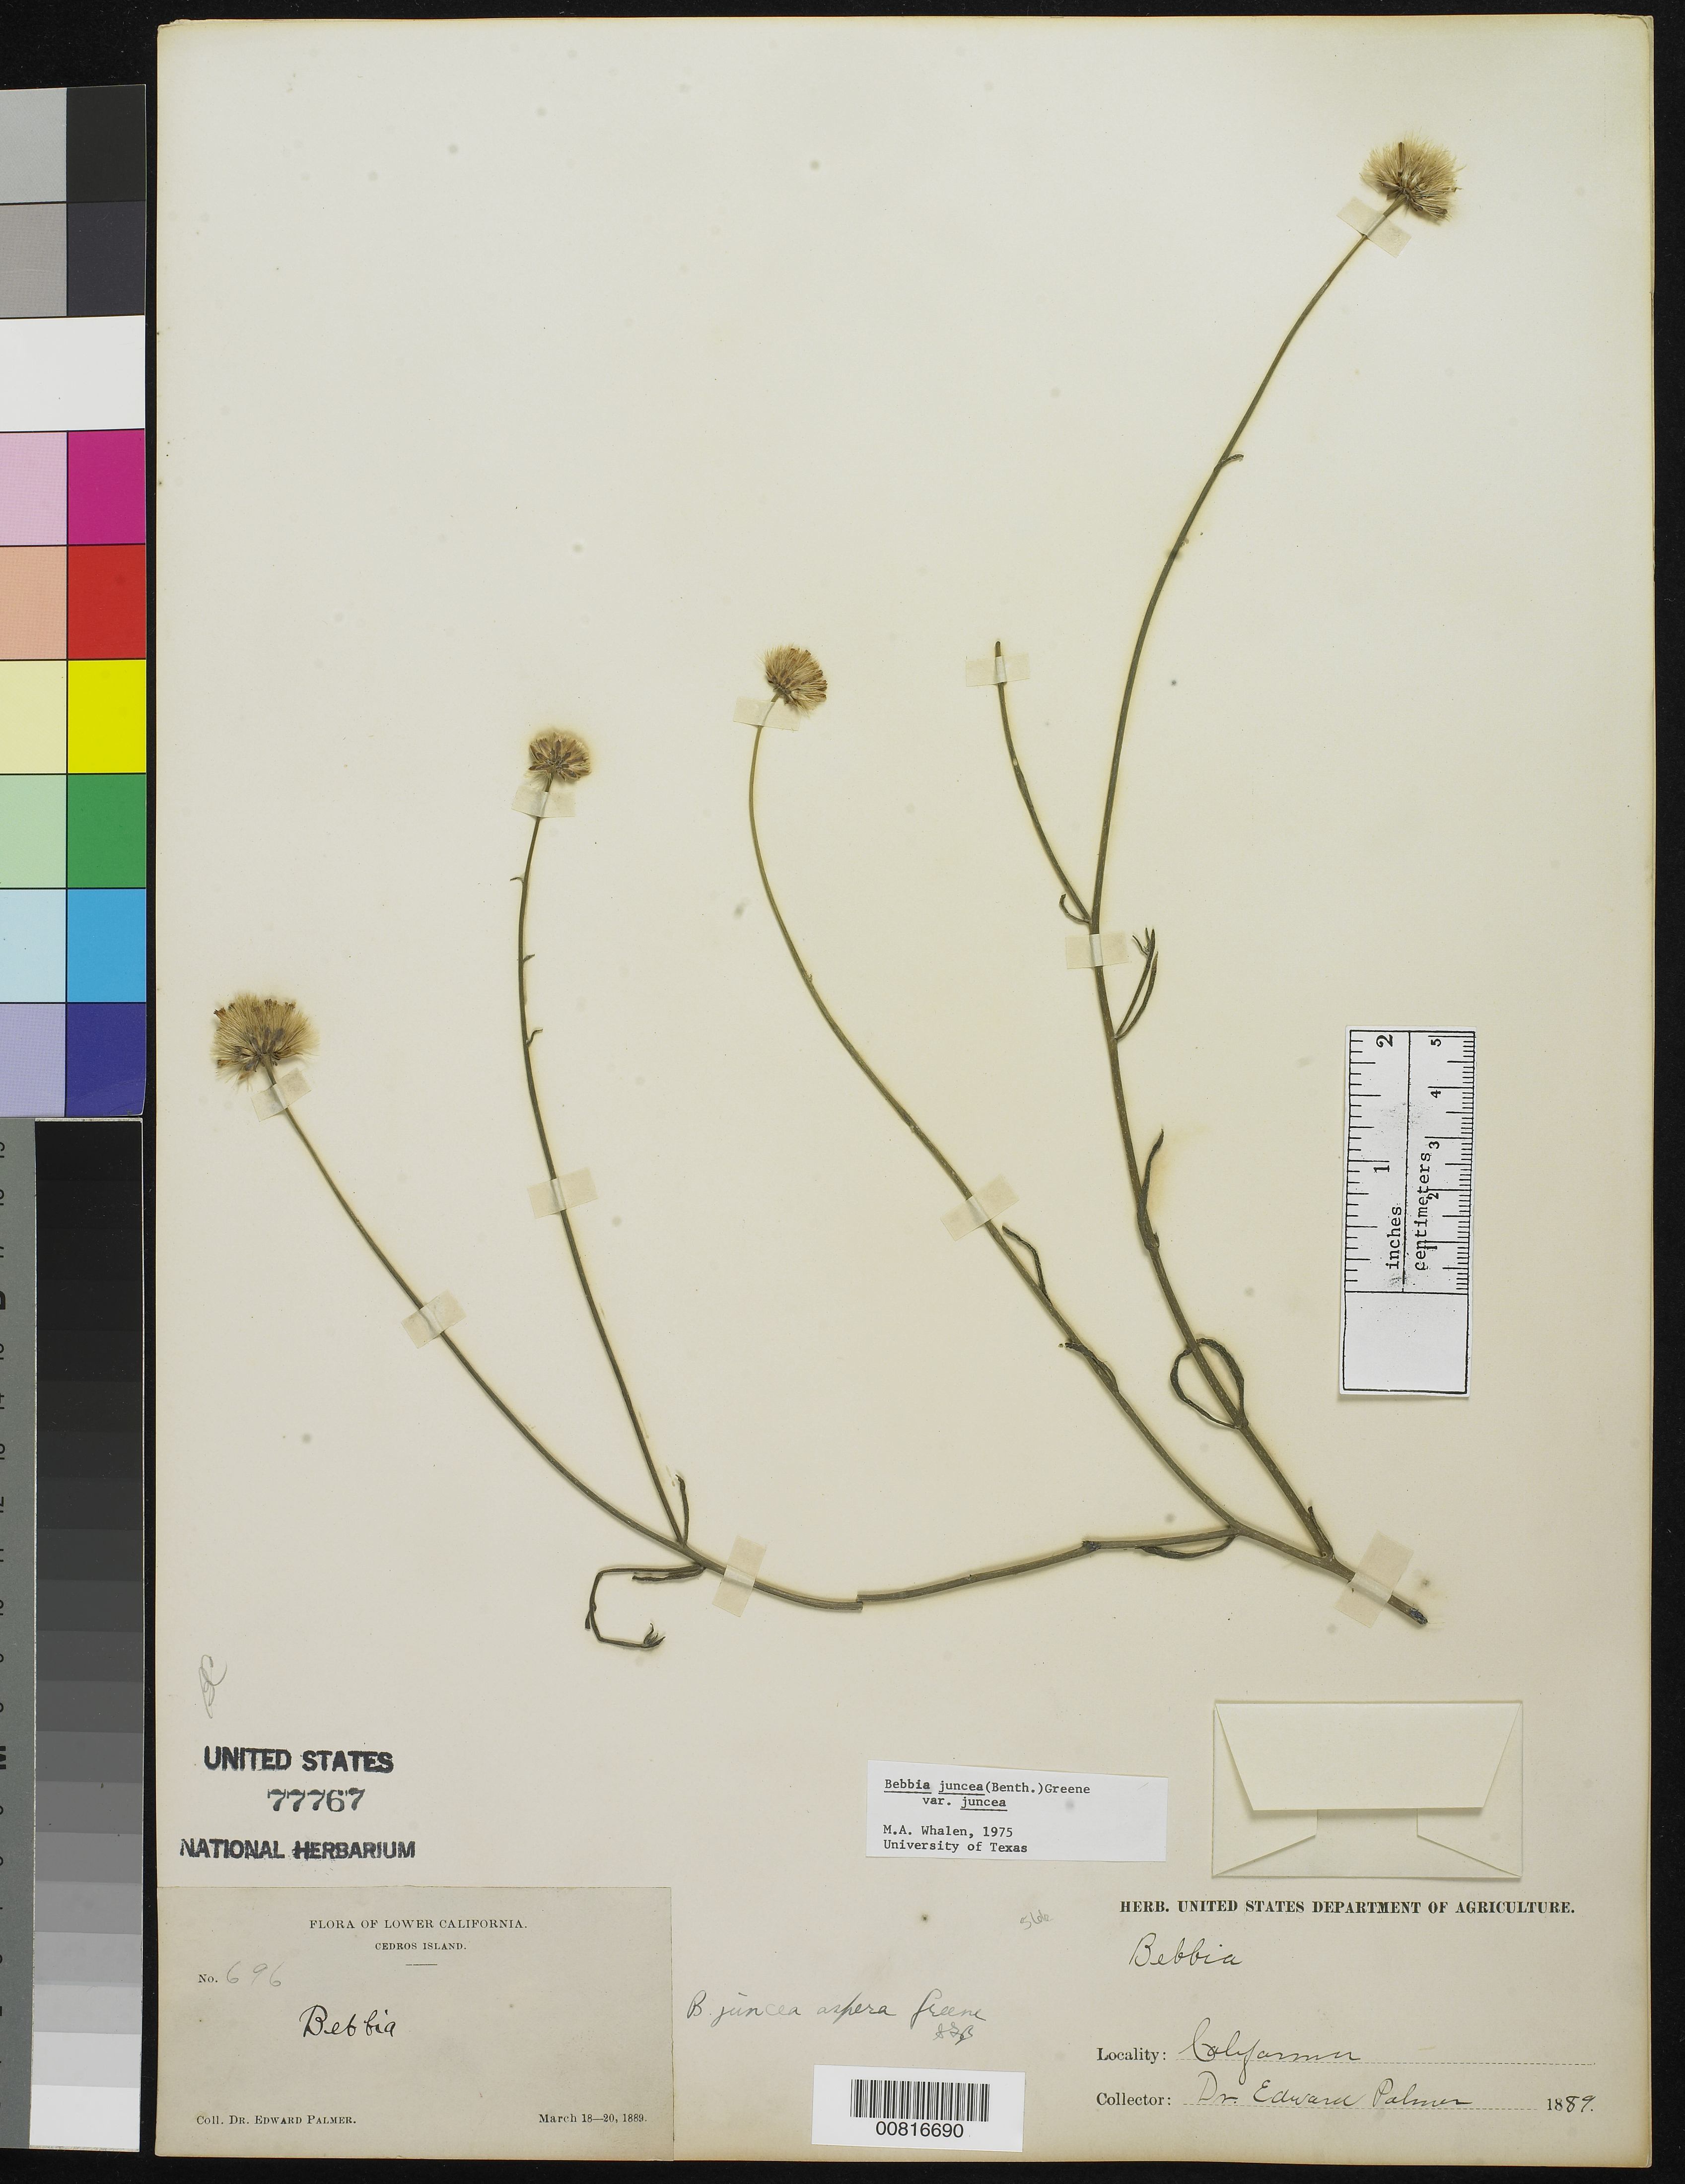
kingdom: Plantae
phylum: Tracheophyta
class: Magnoliopsida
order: Asterales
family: Asteraceae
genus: Bebbia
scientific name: Bebbia juncea var. juncea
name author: (Benth.) Greene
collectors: E. Palmer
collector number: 696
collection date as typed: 18 Mar 1889 to 20 Mar 1889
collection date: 1889-03-18/1889-03-20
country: Mexico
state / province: Baja California Norte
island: Cedros I.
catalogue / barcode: US 77767